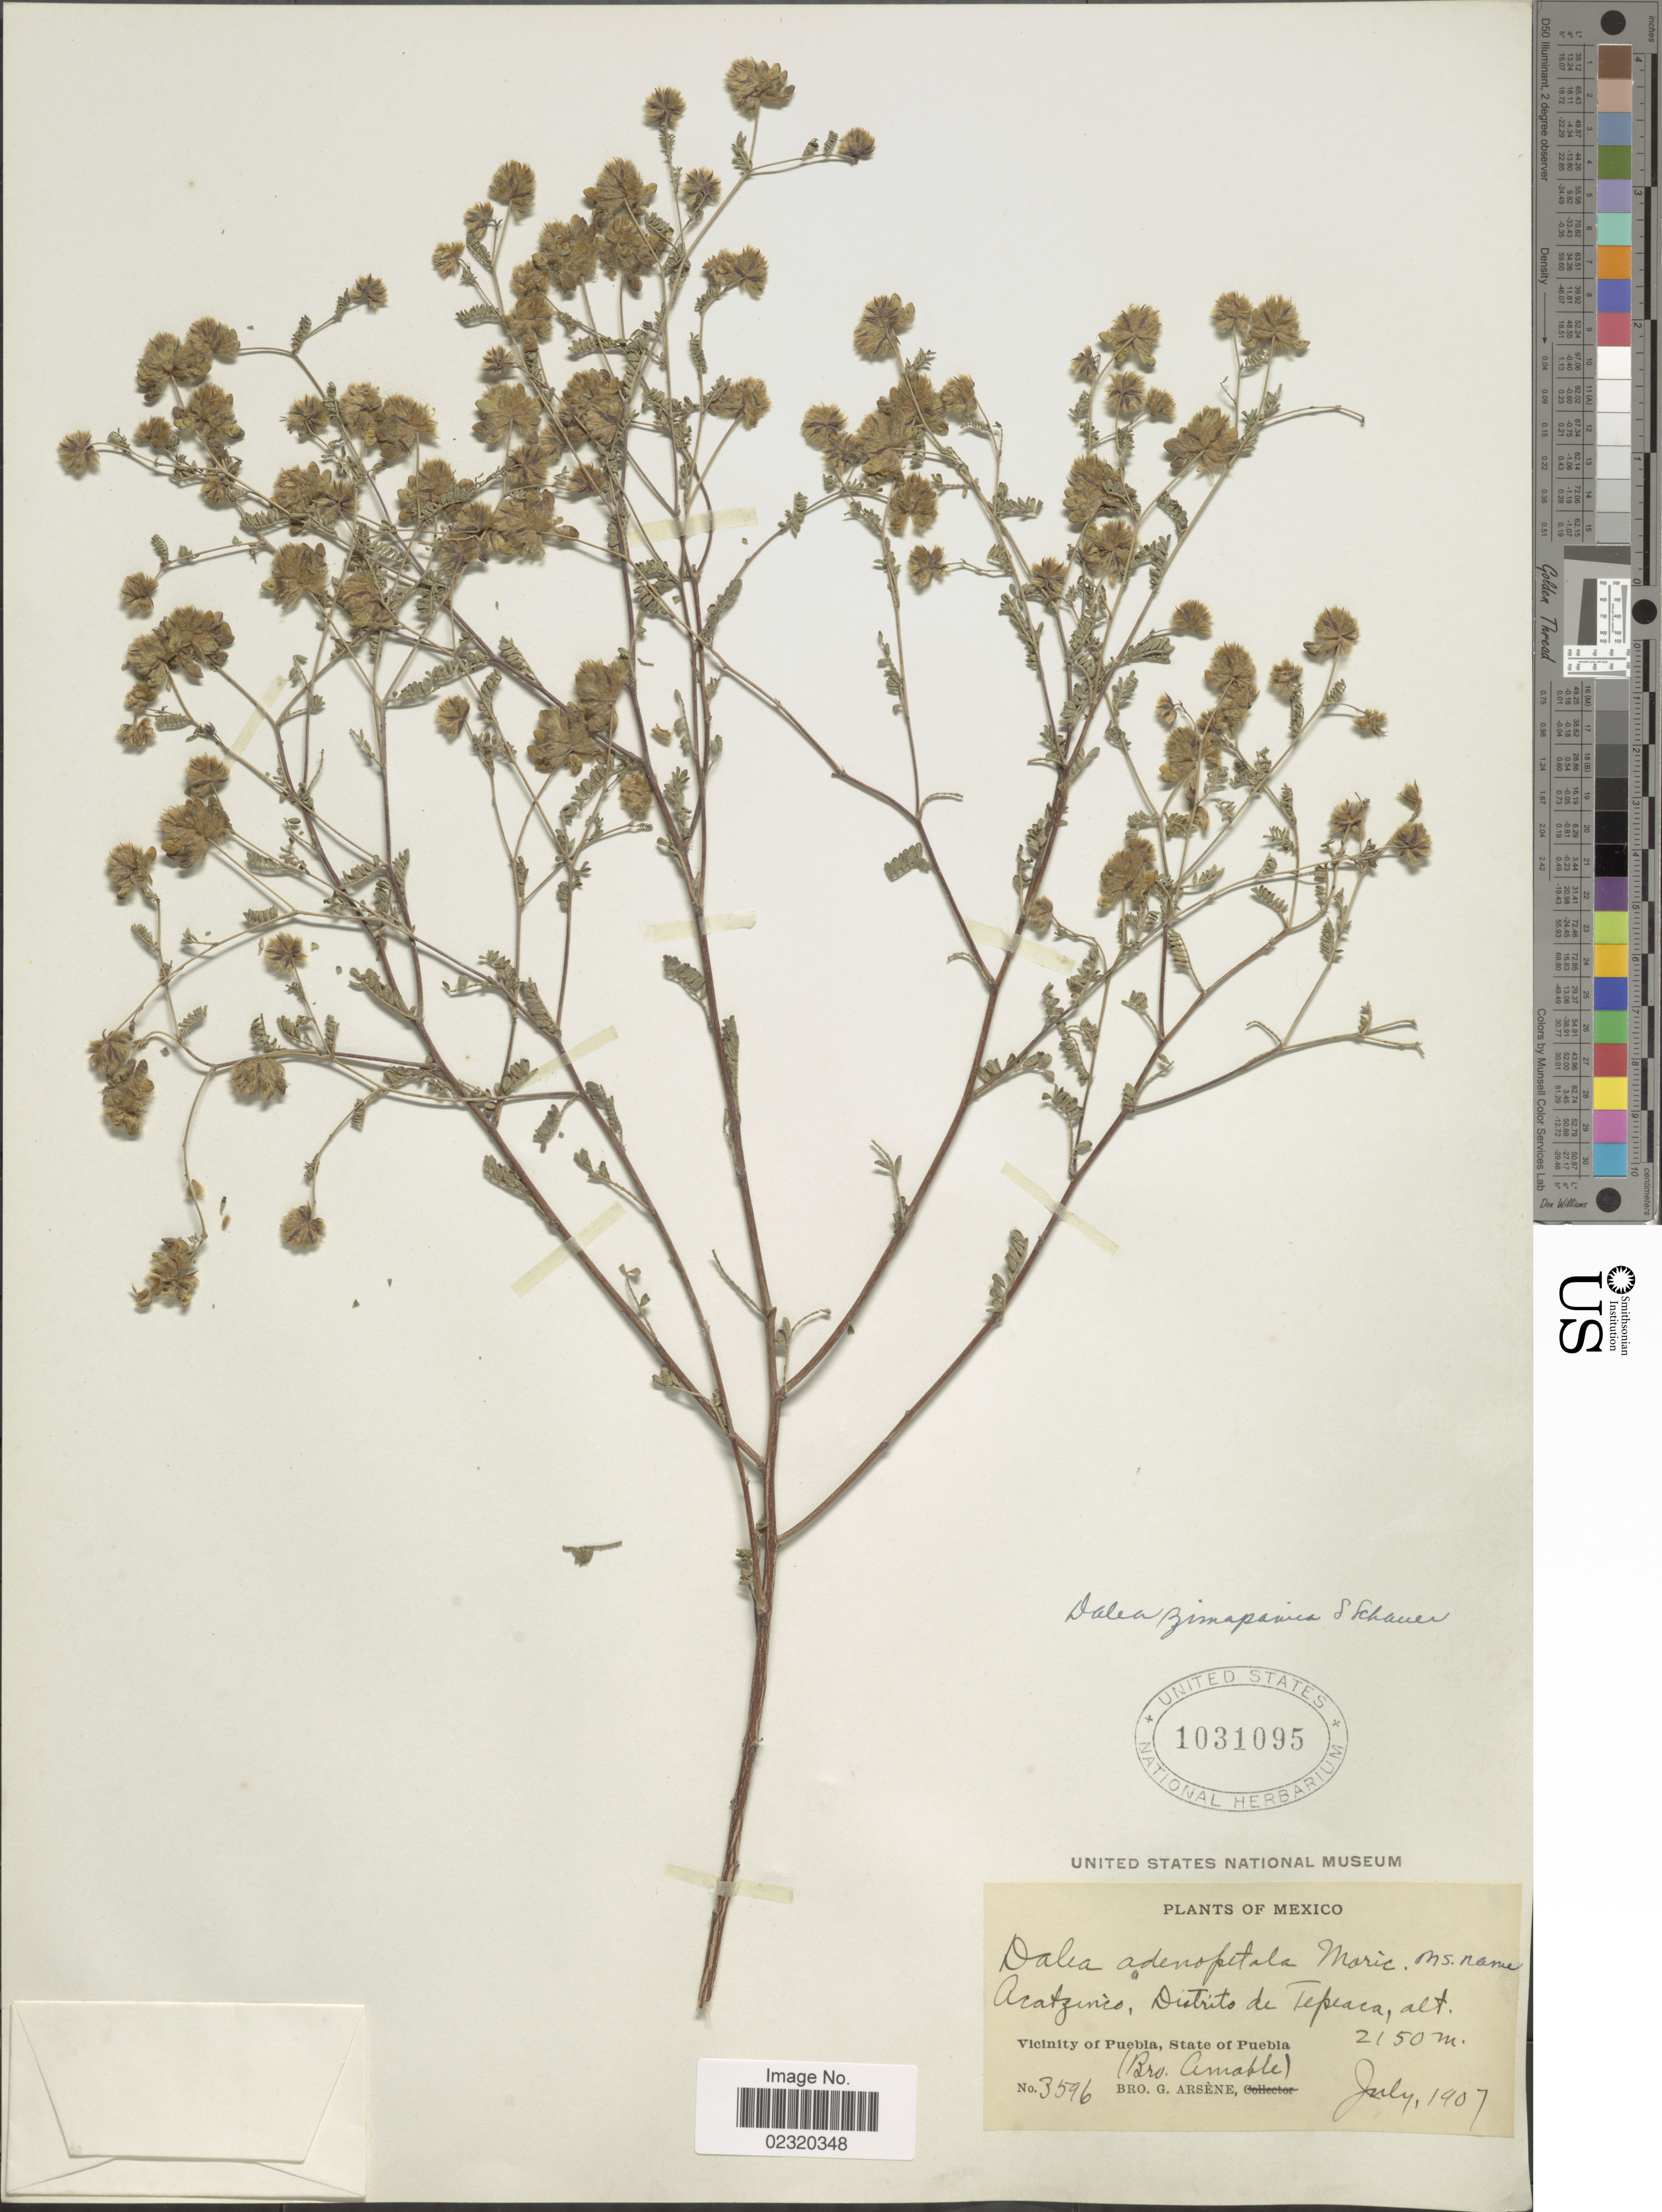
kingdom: Plantae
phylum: Tracheophyta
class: Magnoliopsida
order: Fabales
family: Fabaceae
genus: Dalea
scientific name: Dalea zimapanica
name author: S. Schauer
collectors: B. Amable & Bro. G. Arsène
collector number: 3596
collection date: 1907-07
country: Mexico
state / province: Puebla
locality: Acatzinco, Distrito de Tepeaca, Vicinity of Puebla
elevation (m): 2150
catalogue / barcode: US 1031095